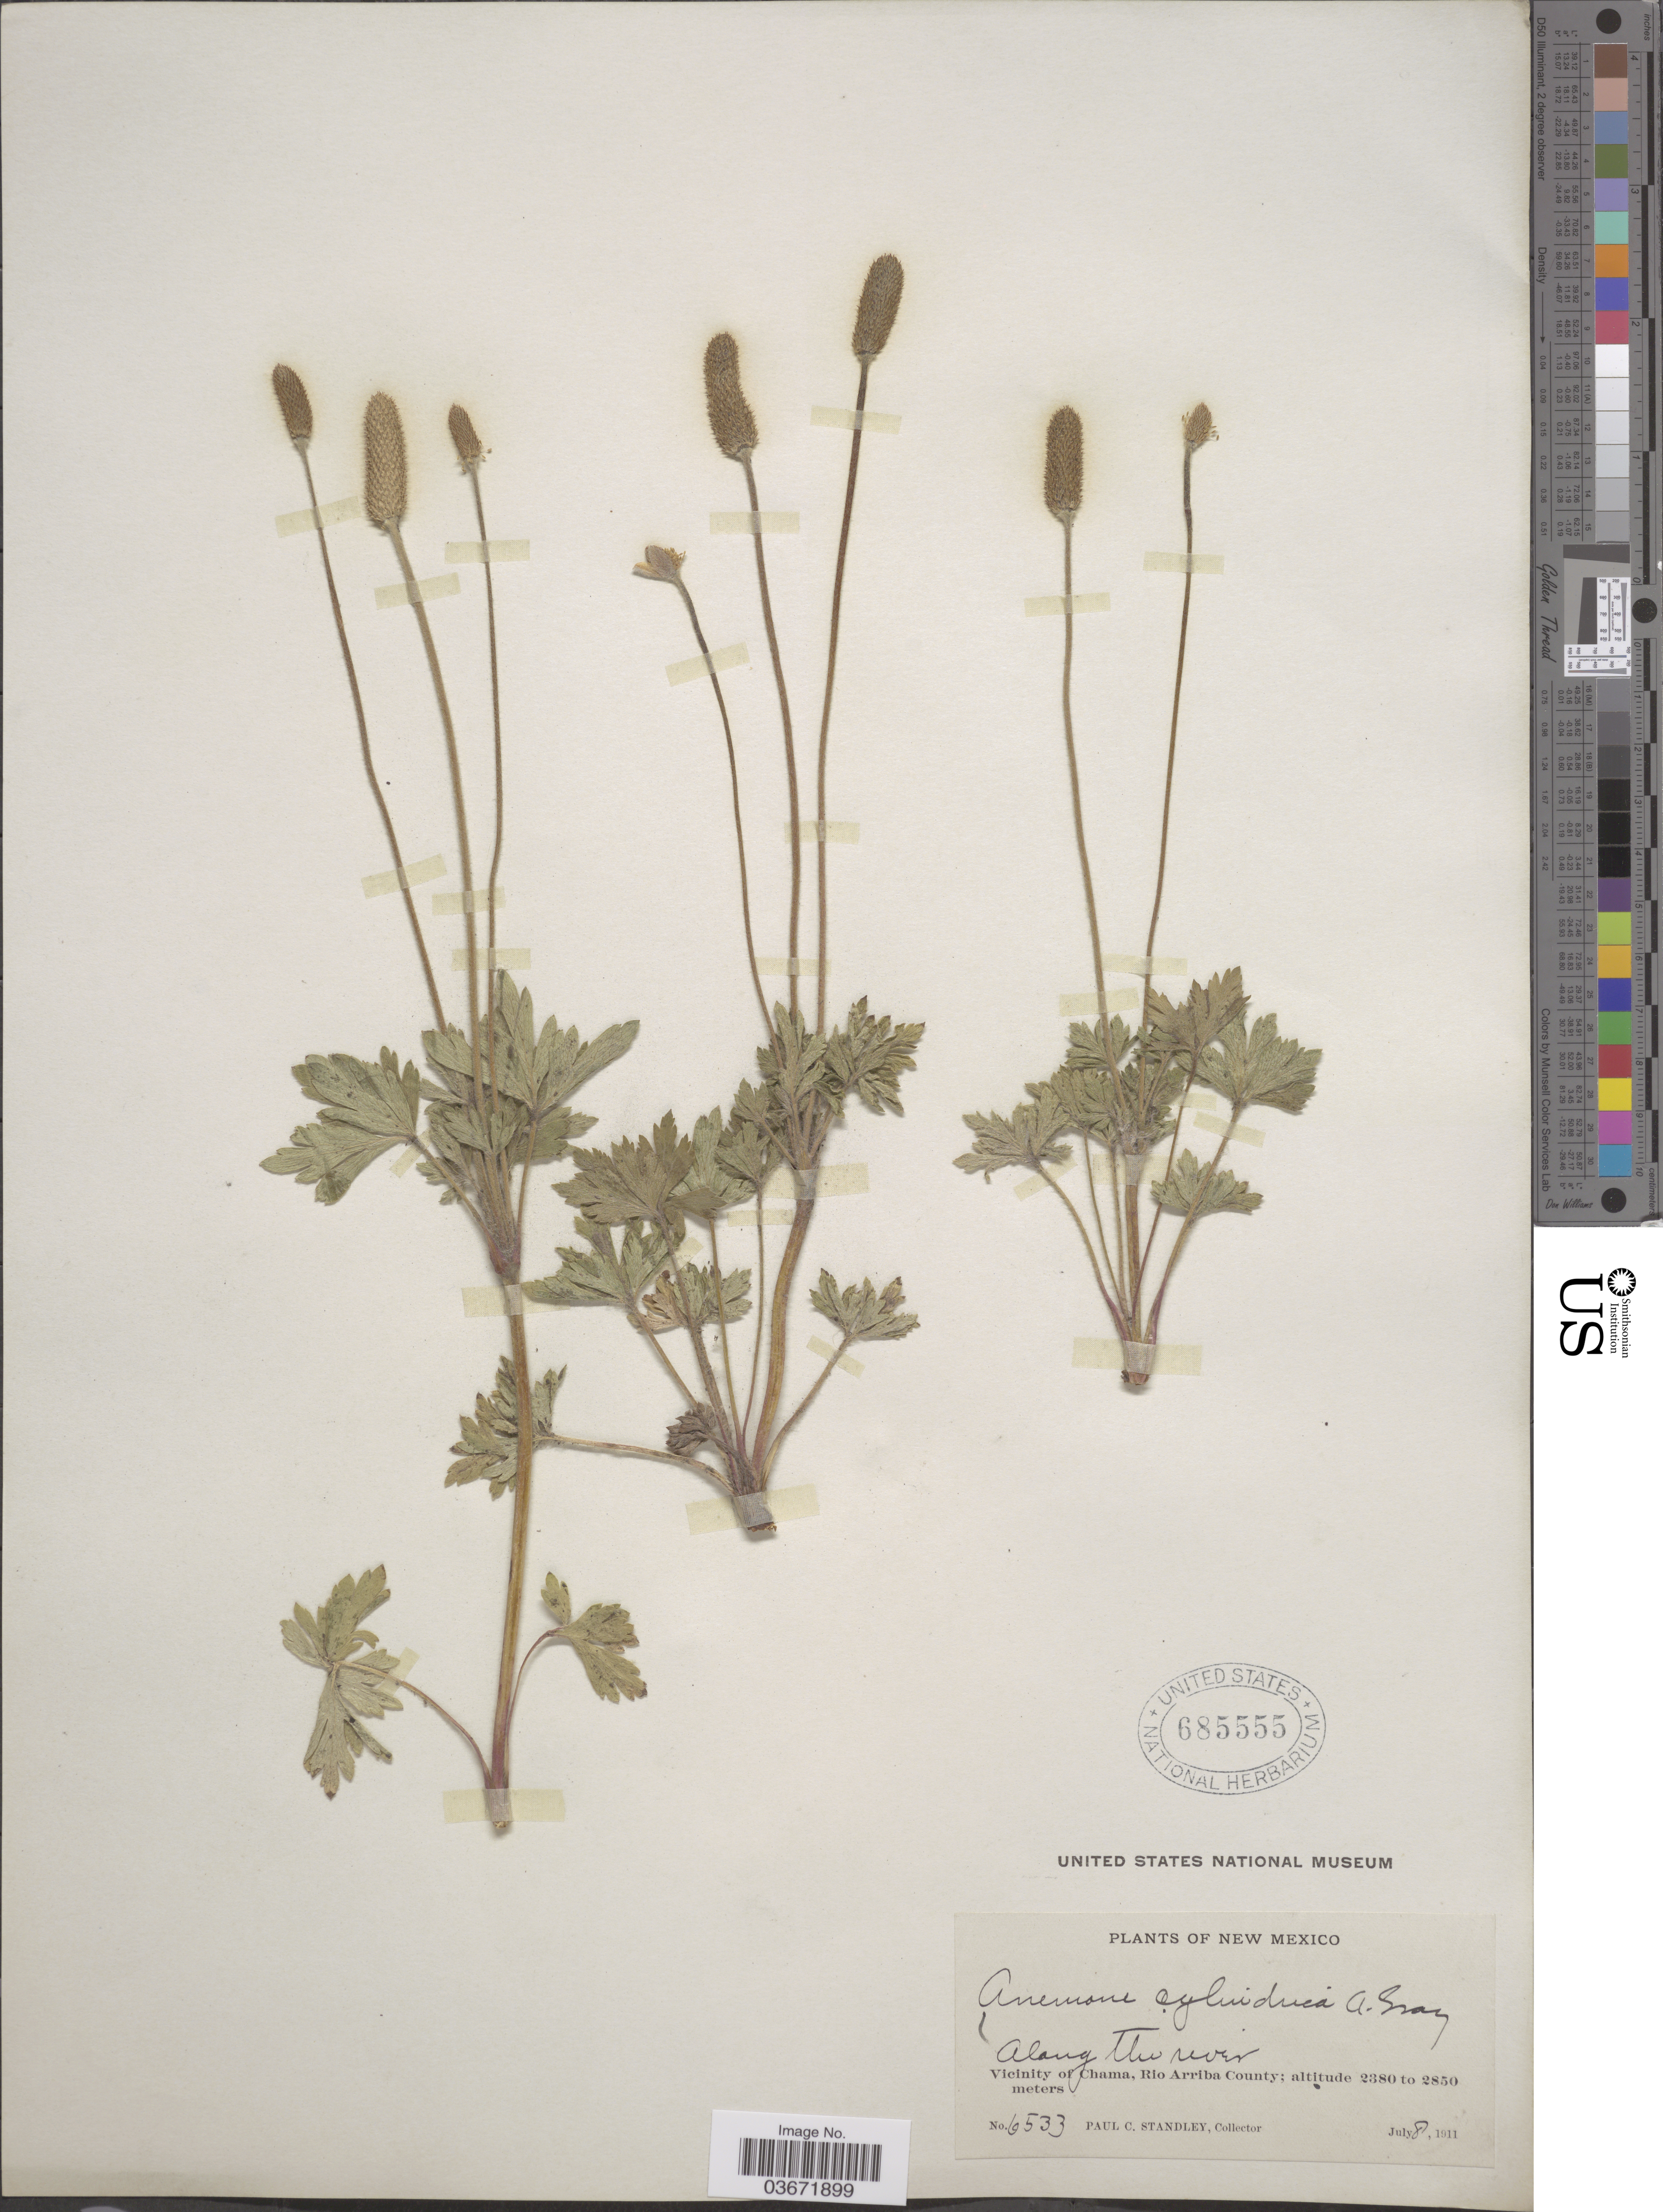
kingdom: Plantae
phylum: Tracheophyta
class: Magnoliopsida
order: Ranunculales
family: Ranunculaceae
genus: Anemone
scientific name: Anemone cylindrica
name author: A. Gray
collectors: P. C. Standley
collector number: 6533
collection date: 1911-07-08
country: United States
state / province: New Mexico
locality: Vicinity of Chama, Rio Arriba County.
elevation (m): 2380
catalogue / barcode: US 685555